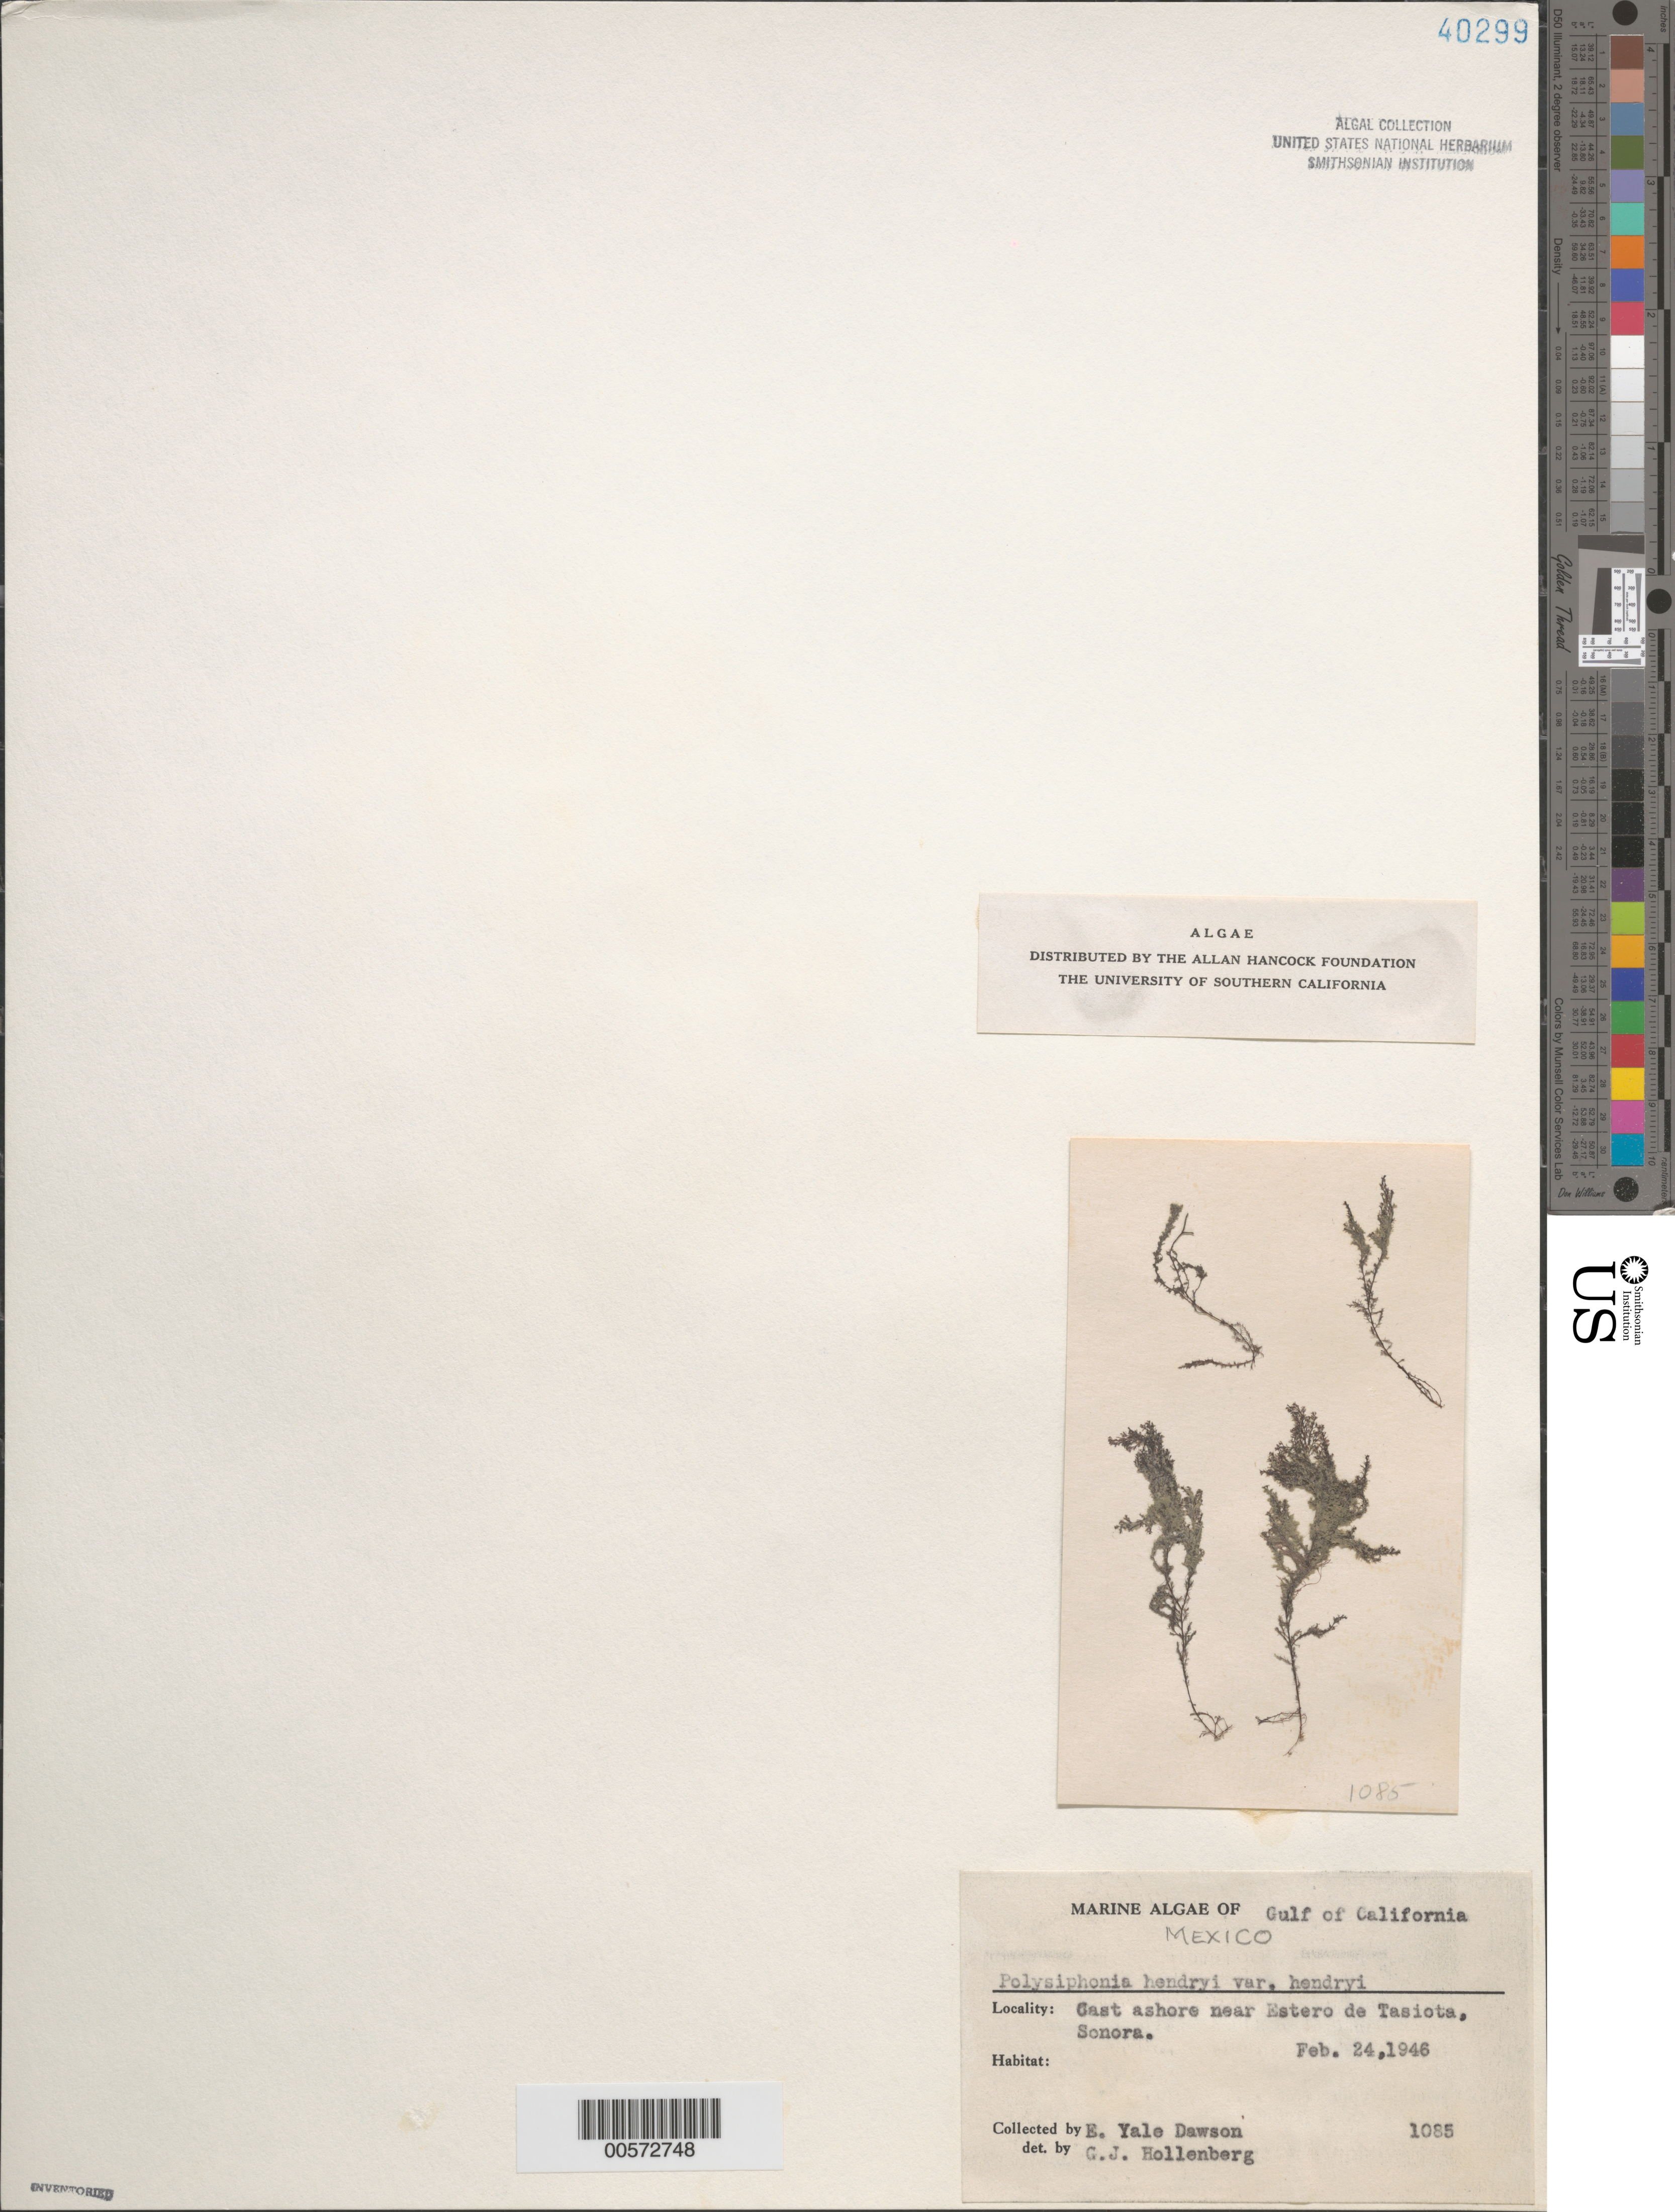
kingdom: Plantae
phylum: Rhodophyta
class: Florideophyceae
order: Ceramiales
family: Rhodomelaceae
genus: Vertebrata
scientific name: Vertebrata hendryi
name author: (N.L. Gardner) Savoie & G.W. Saunders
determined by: Algae name updating Project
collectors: E. Y. Dawson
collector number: EYD 1085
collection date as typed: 24 Feb 1946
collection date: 1946-02-24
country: Mexico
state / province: Sonora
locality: Near Estero de Tasiota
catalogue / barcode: US 40299